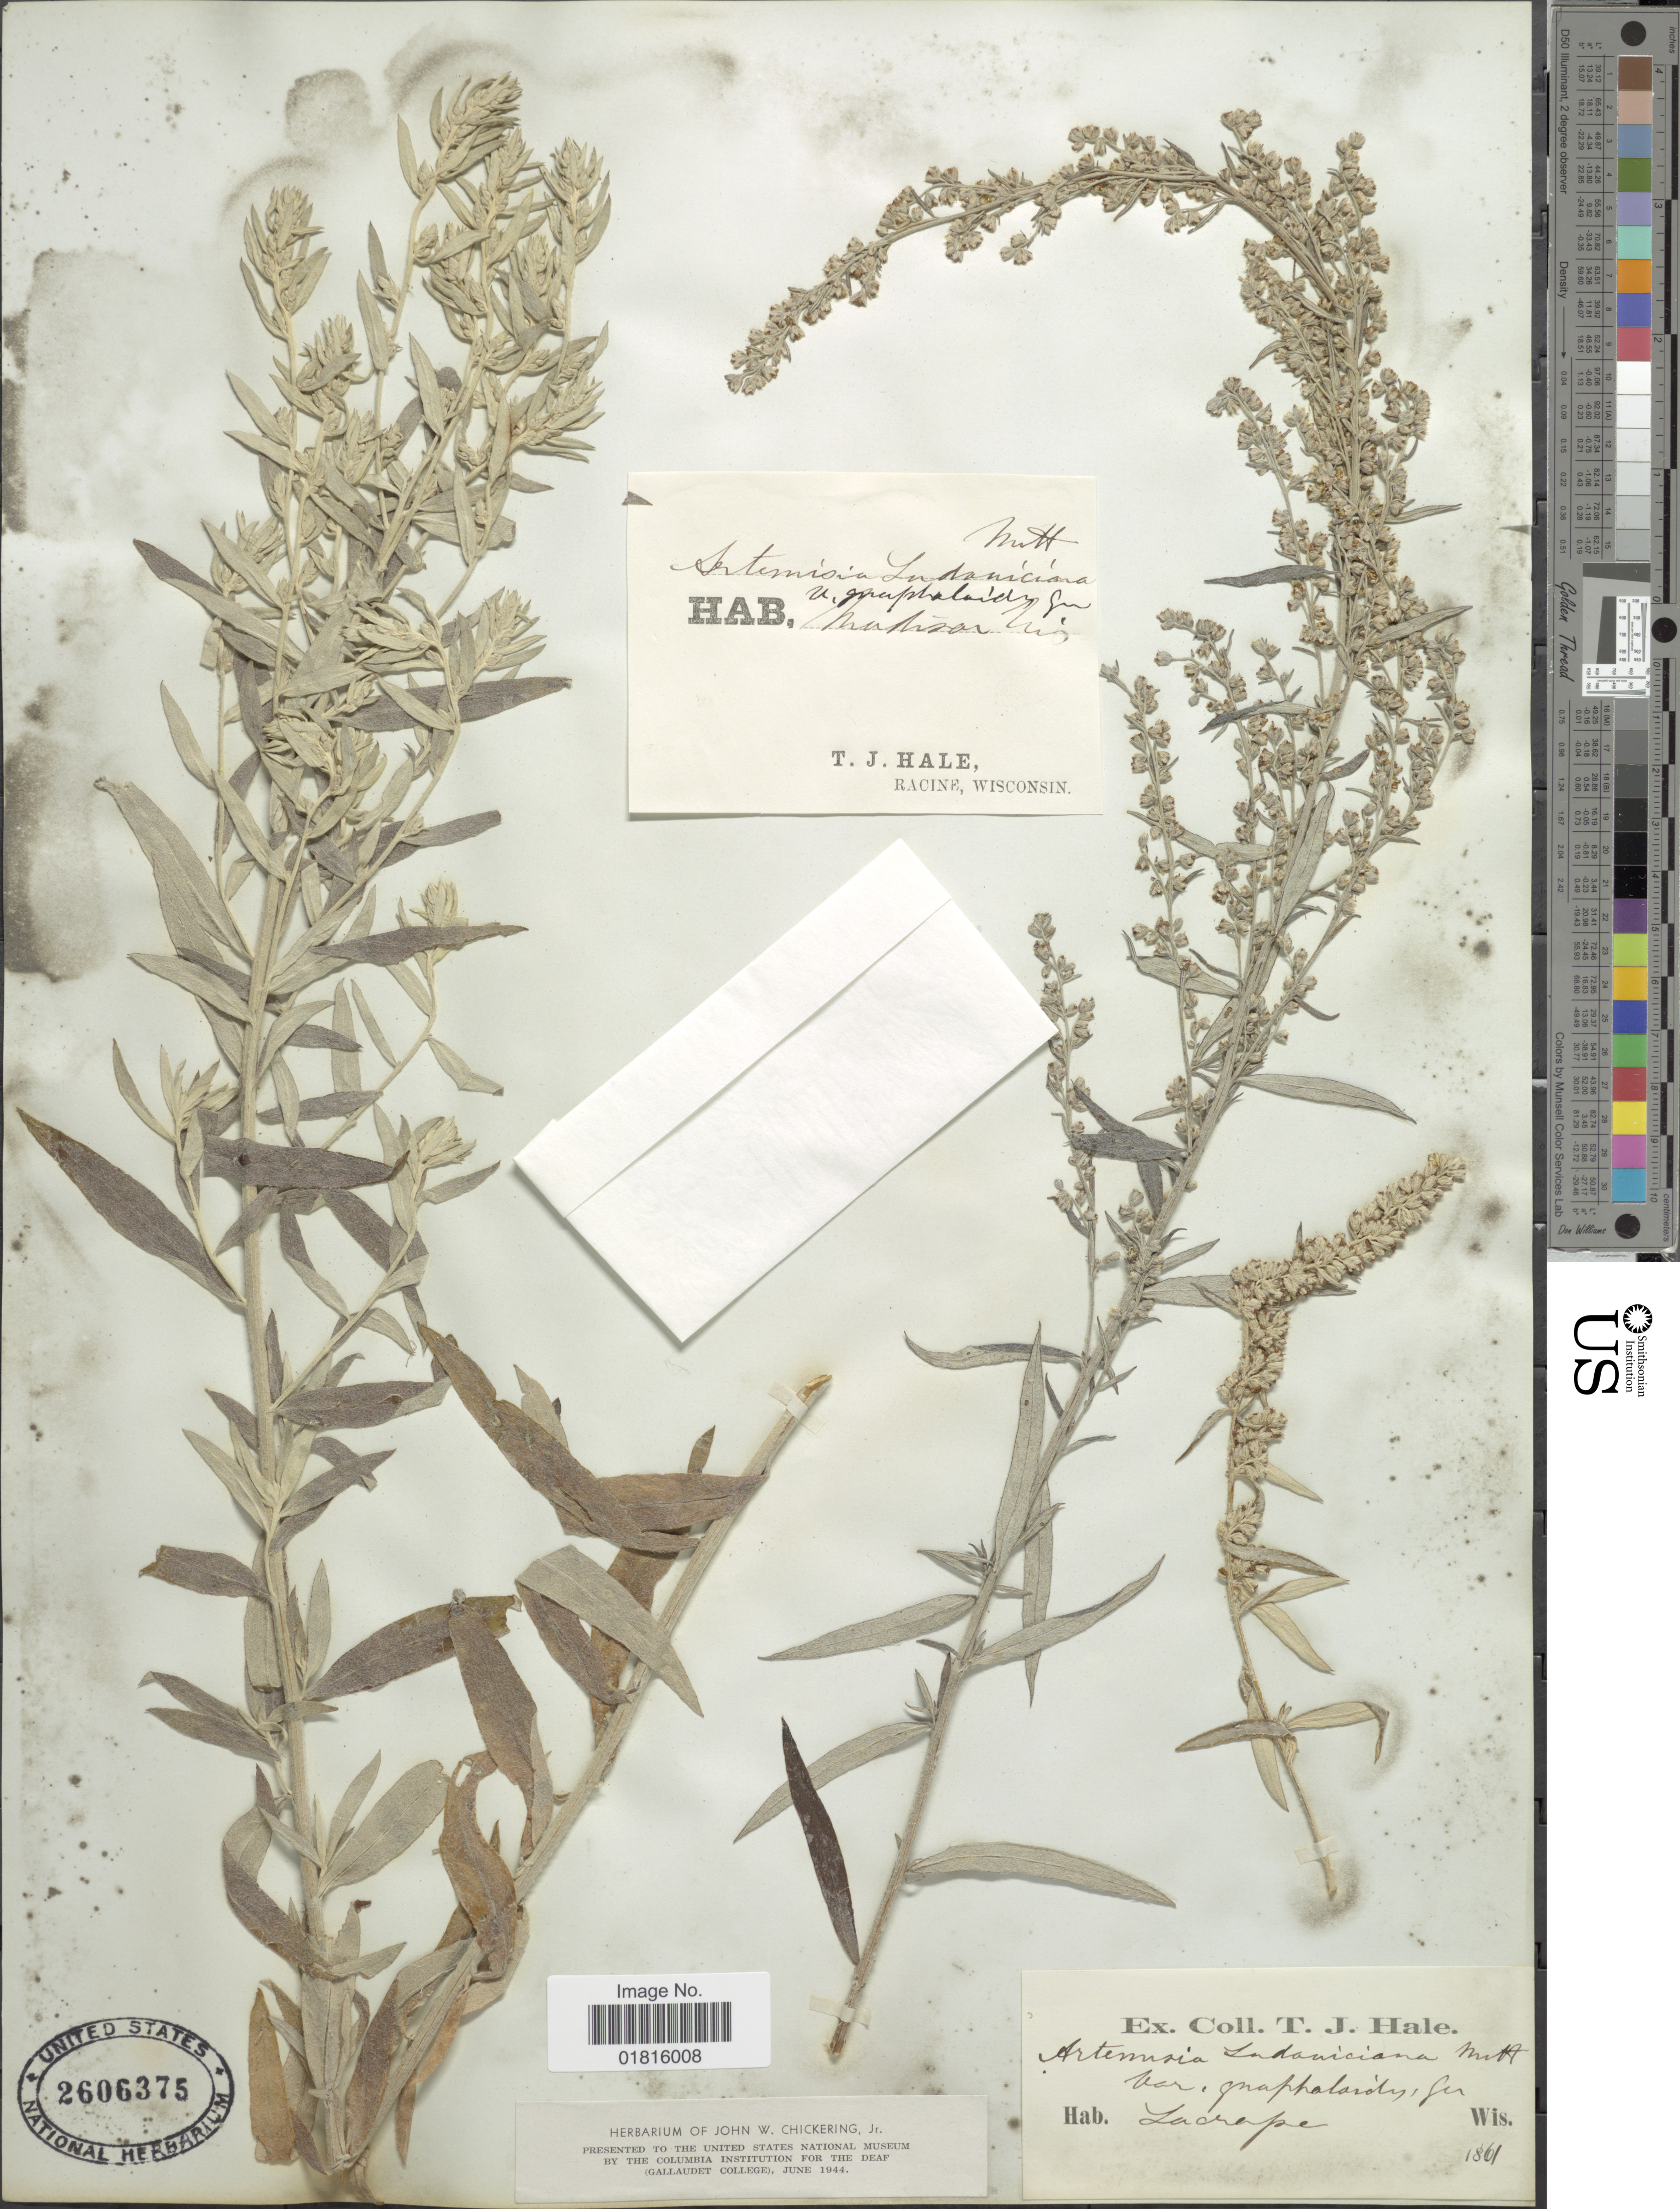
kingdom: Plantae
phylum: Tracheophyta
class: Magnoliopsida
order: Asterales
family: Asteraceae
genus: Artemisia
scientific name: Artemisia ludoviciana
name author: Nutt.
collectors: T. Hale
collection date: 1861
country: United States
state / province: Wisconsin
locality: Racine, Lacrape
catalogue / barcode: US 2606375